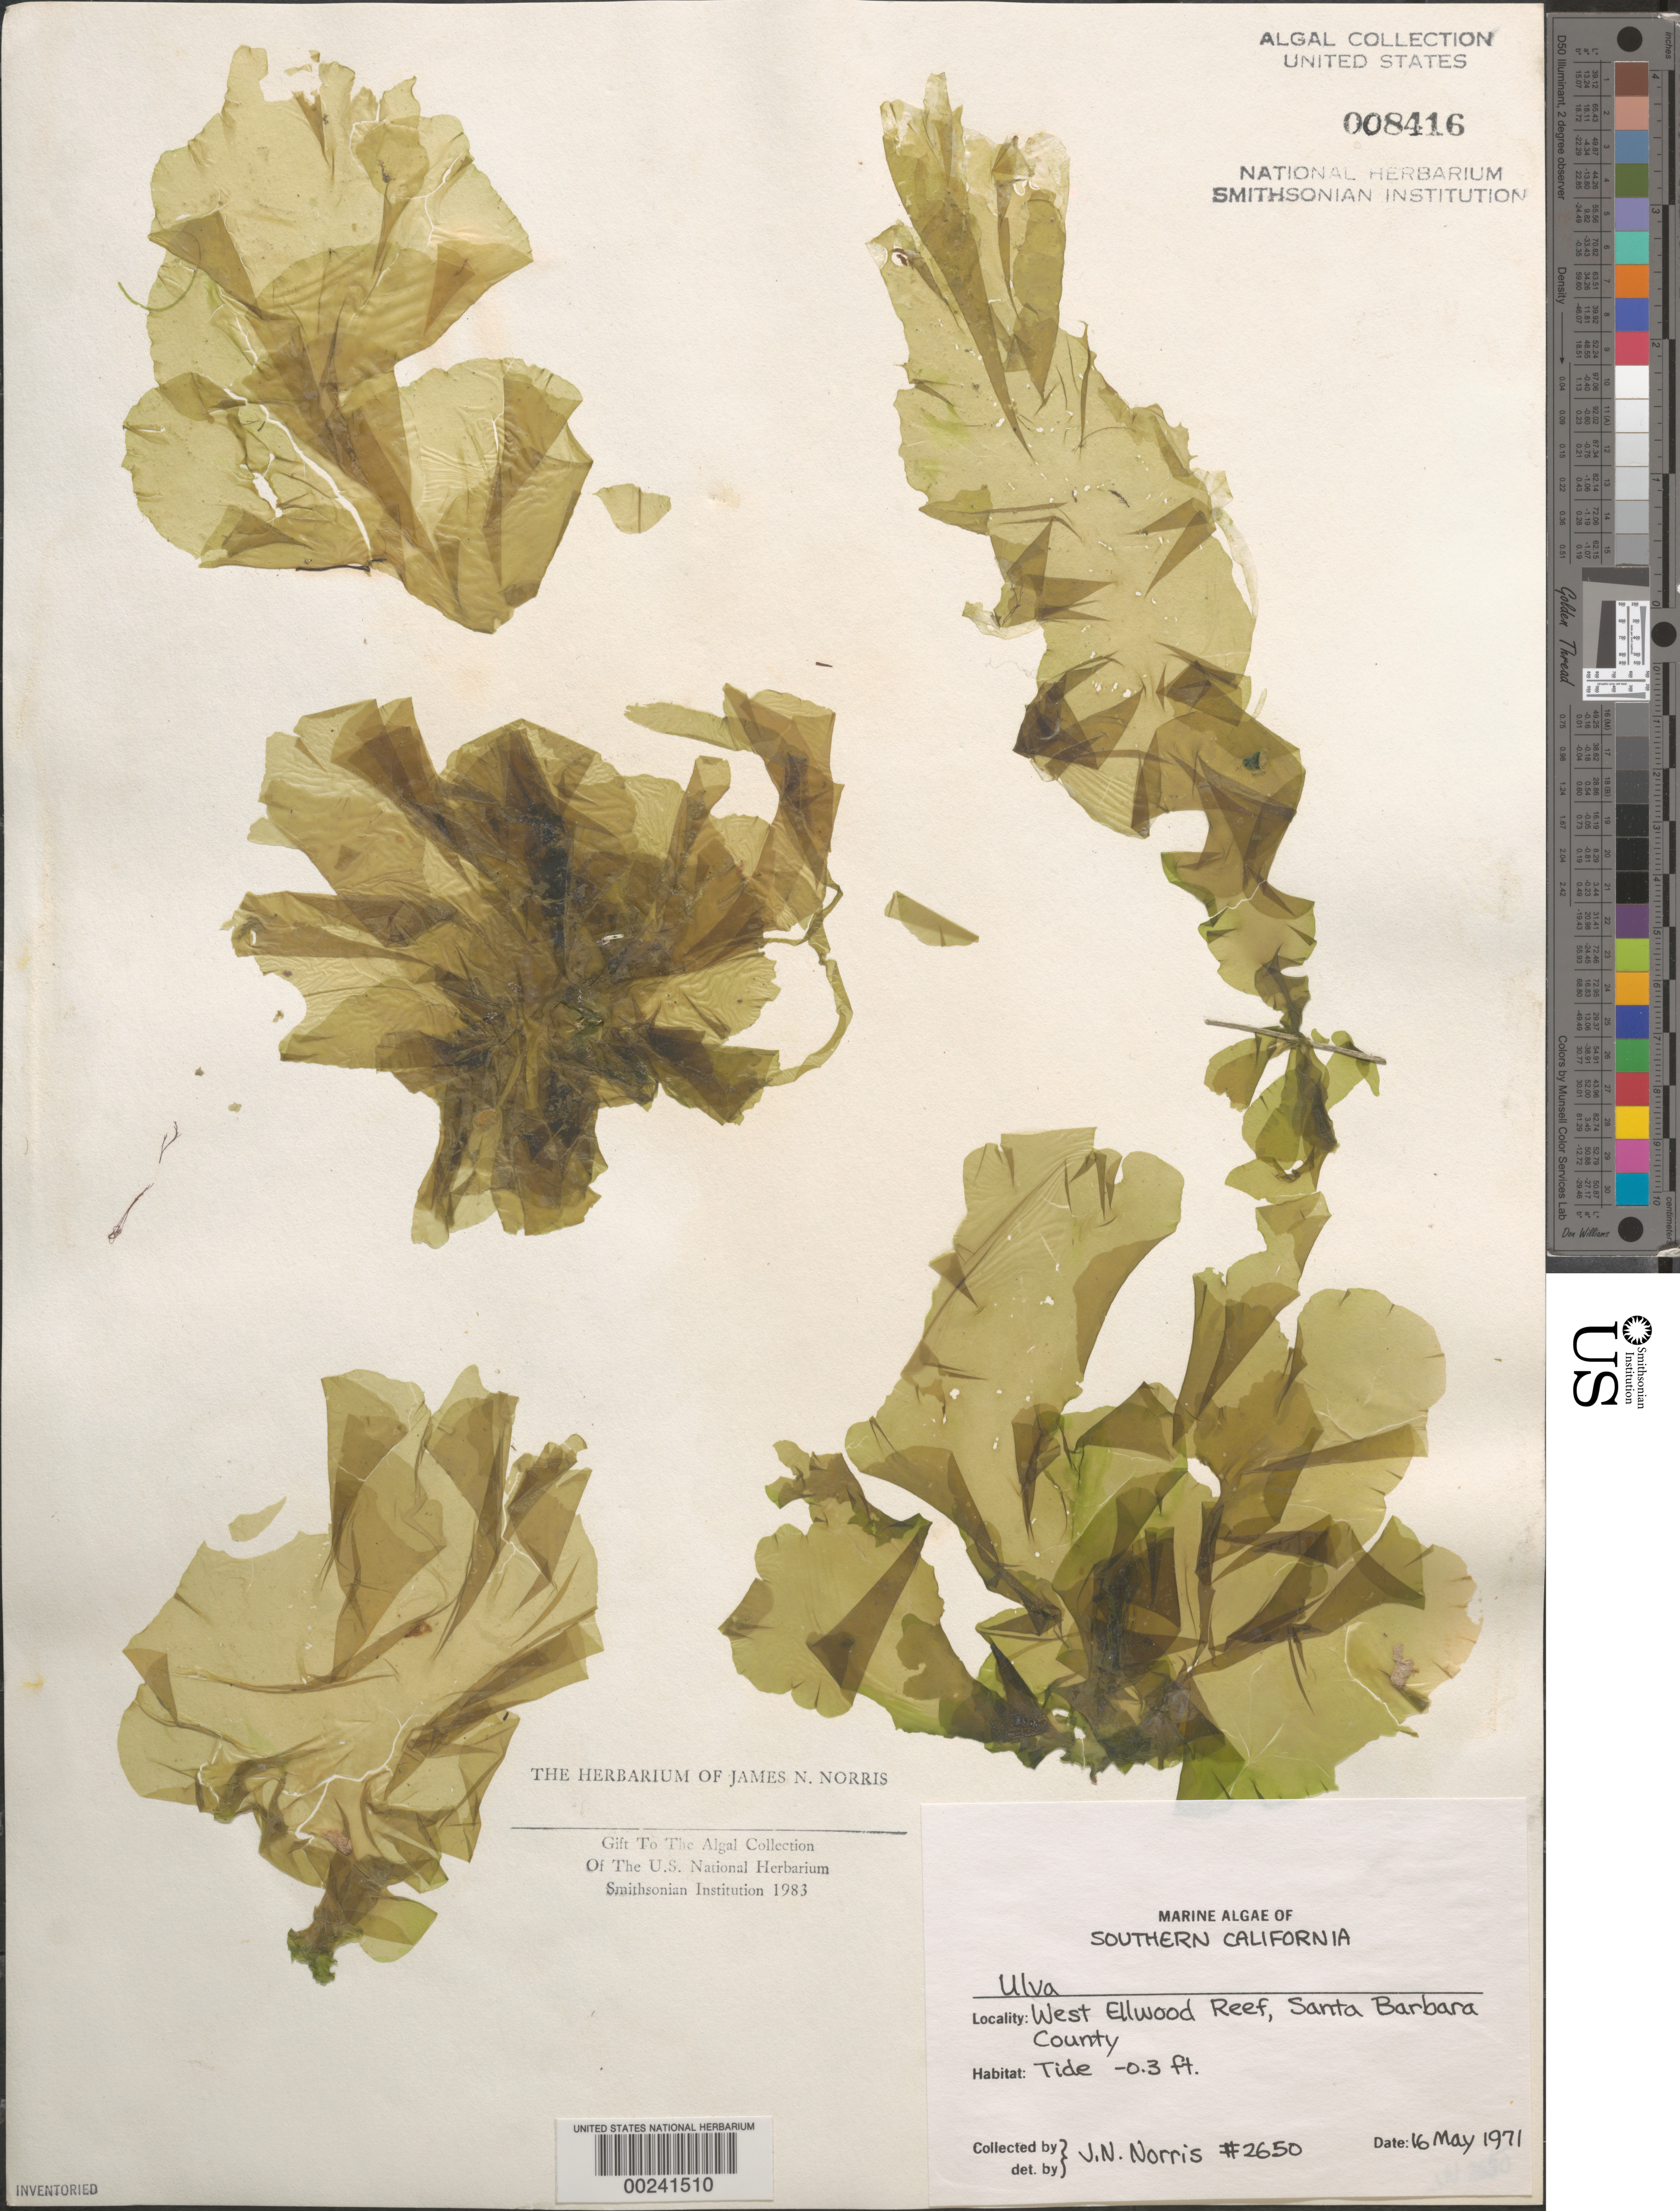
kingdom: Plantae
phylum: Chlorophyta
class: Ulvophyceae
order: Ulvales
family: Ulvaceae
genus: Ulva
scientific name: Ulva sp.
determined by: Norris, James N.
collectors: J. N. Norris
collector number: JN-2650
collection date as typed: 16 May 1971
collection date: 1971-05-16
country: United States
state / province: California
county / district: Santa Barbara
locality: West Ellwood Reef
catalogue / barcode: US 8416